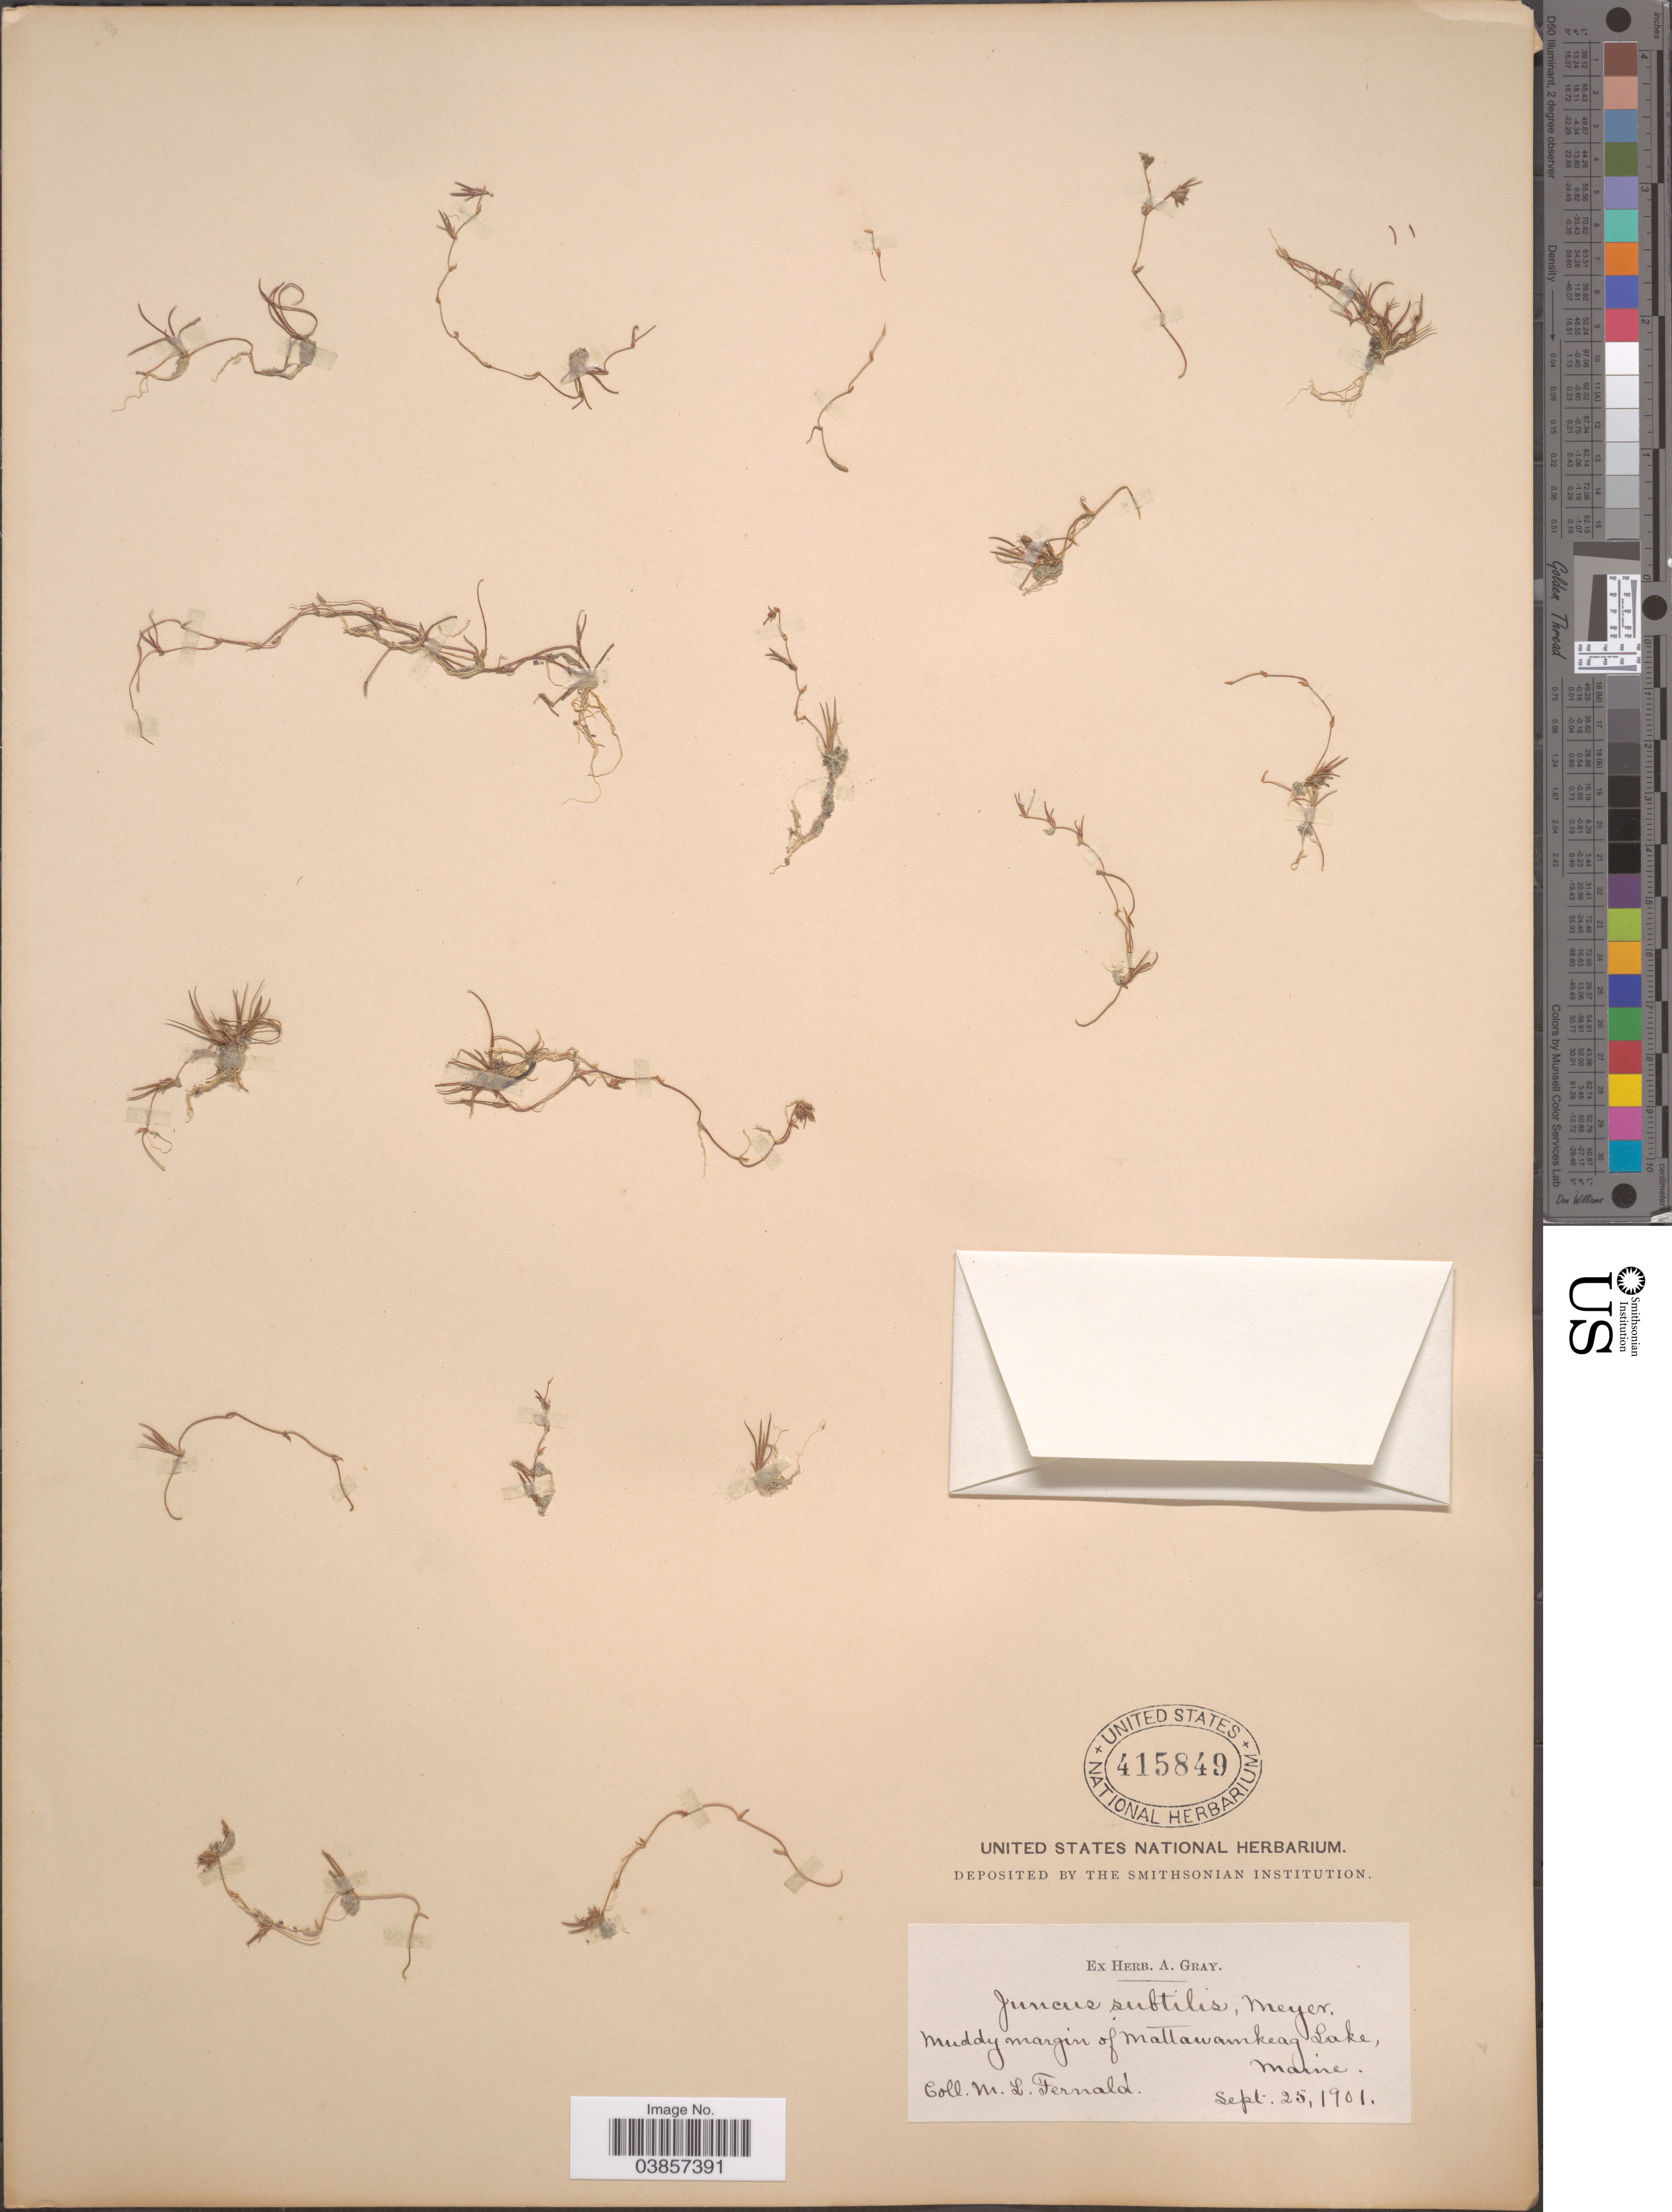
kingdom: Plantae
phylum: Tracheophyta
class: Liliopsida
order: Poales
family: Juncaceae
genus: Juncus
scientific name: Juncus subtilis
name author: E. Mey.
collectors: M. L. Fernald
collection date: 1901-09-25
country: United States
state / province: Maine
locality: Muddy margin of Mattawamkeag Lake.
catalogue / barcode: US 415849